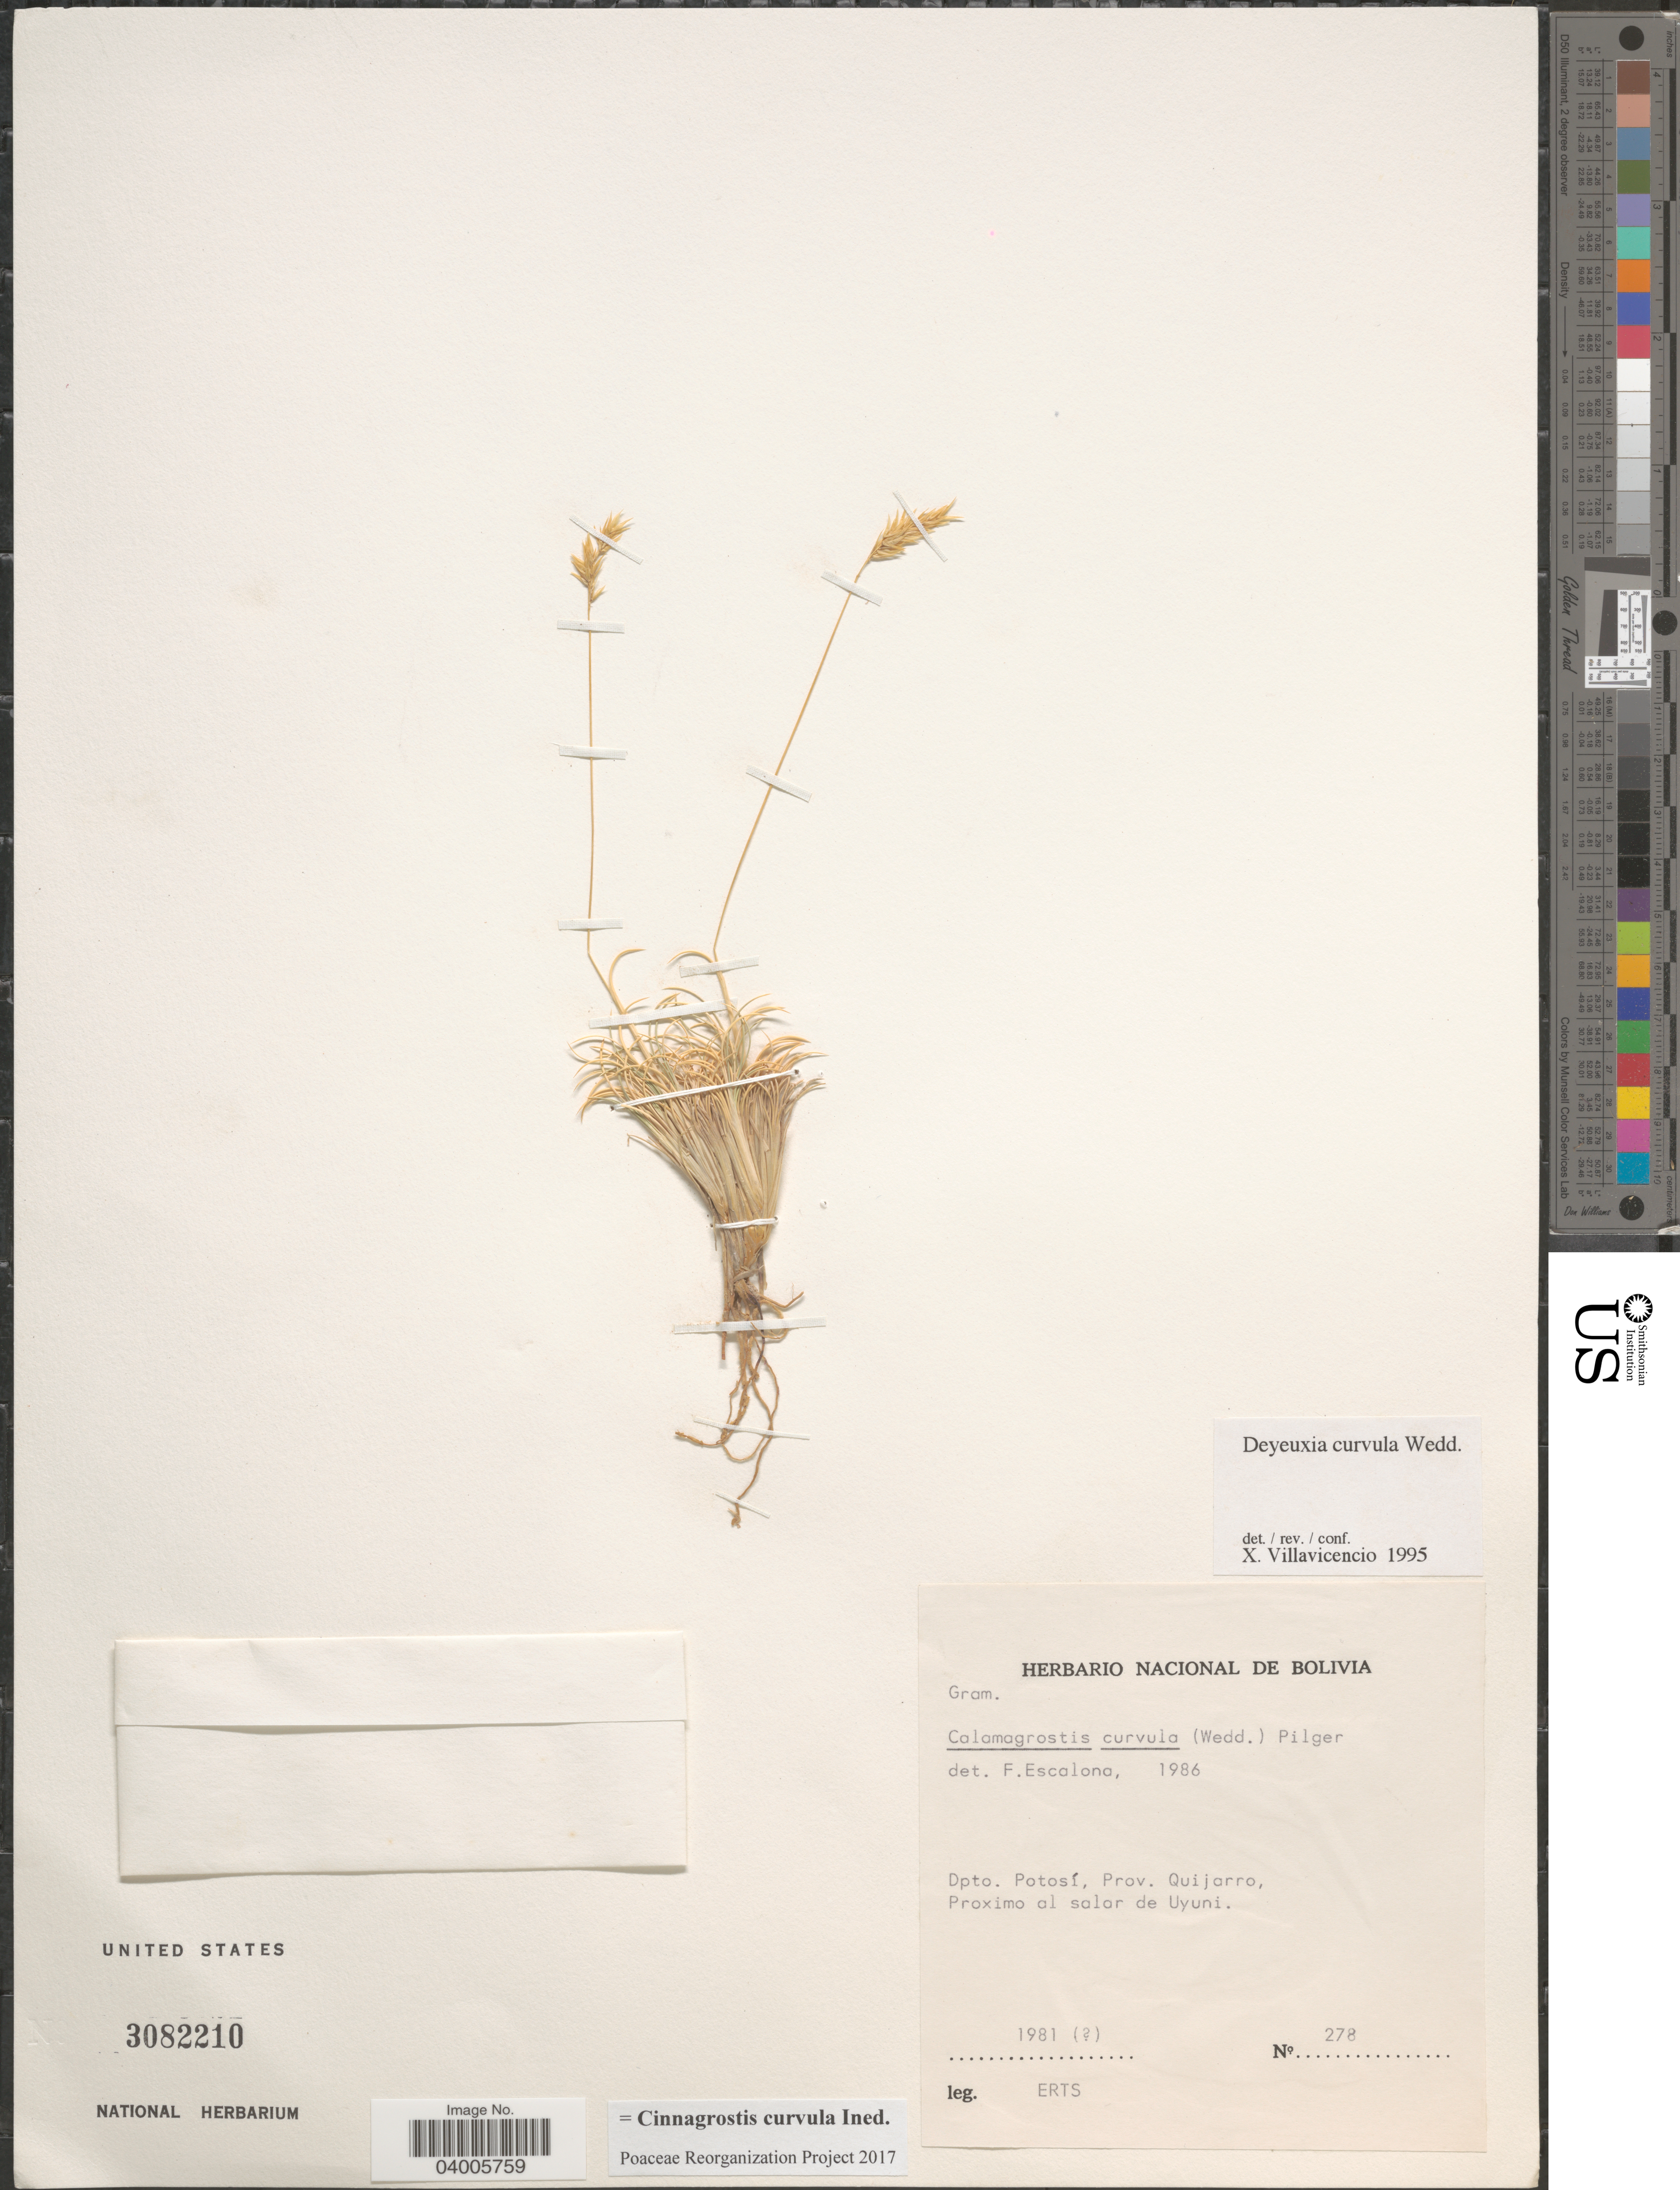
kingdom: Plantae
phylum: Tracheophyta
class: Liliopsida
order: Poales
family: Poaceae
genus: Cinnagrostis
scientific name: Cinnagrostis curvula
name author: (Wedd.) P.M. Peterson et al.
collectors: Erts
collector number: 278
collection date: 1981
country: Bolivia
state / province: Potosi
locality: Dpto. Potosí, Prov. Quijarro, Proximo al salar de Uyuni.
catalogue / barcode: US 3082210